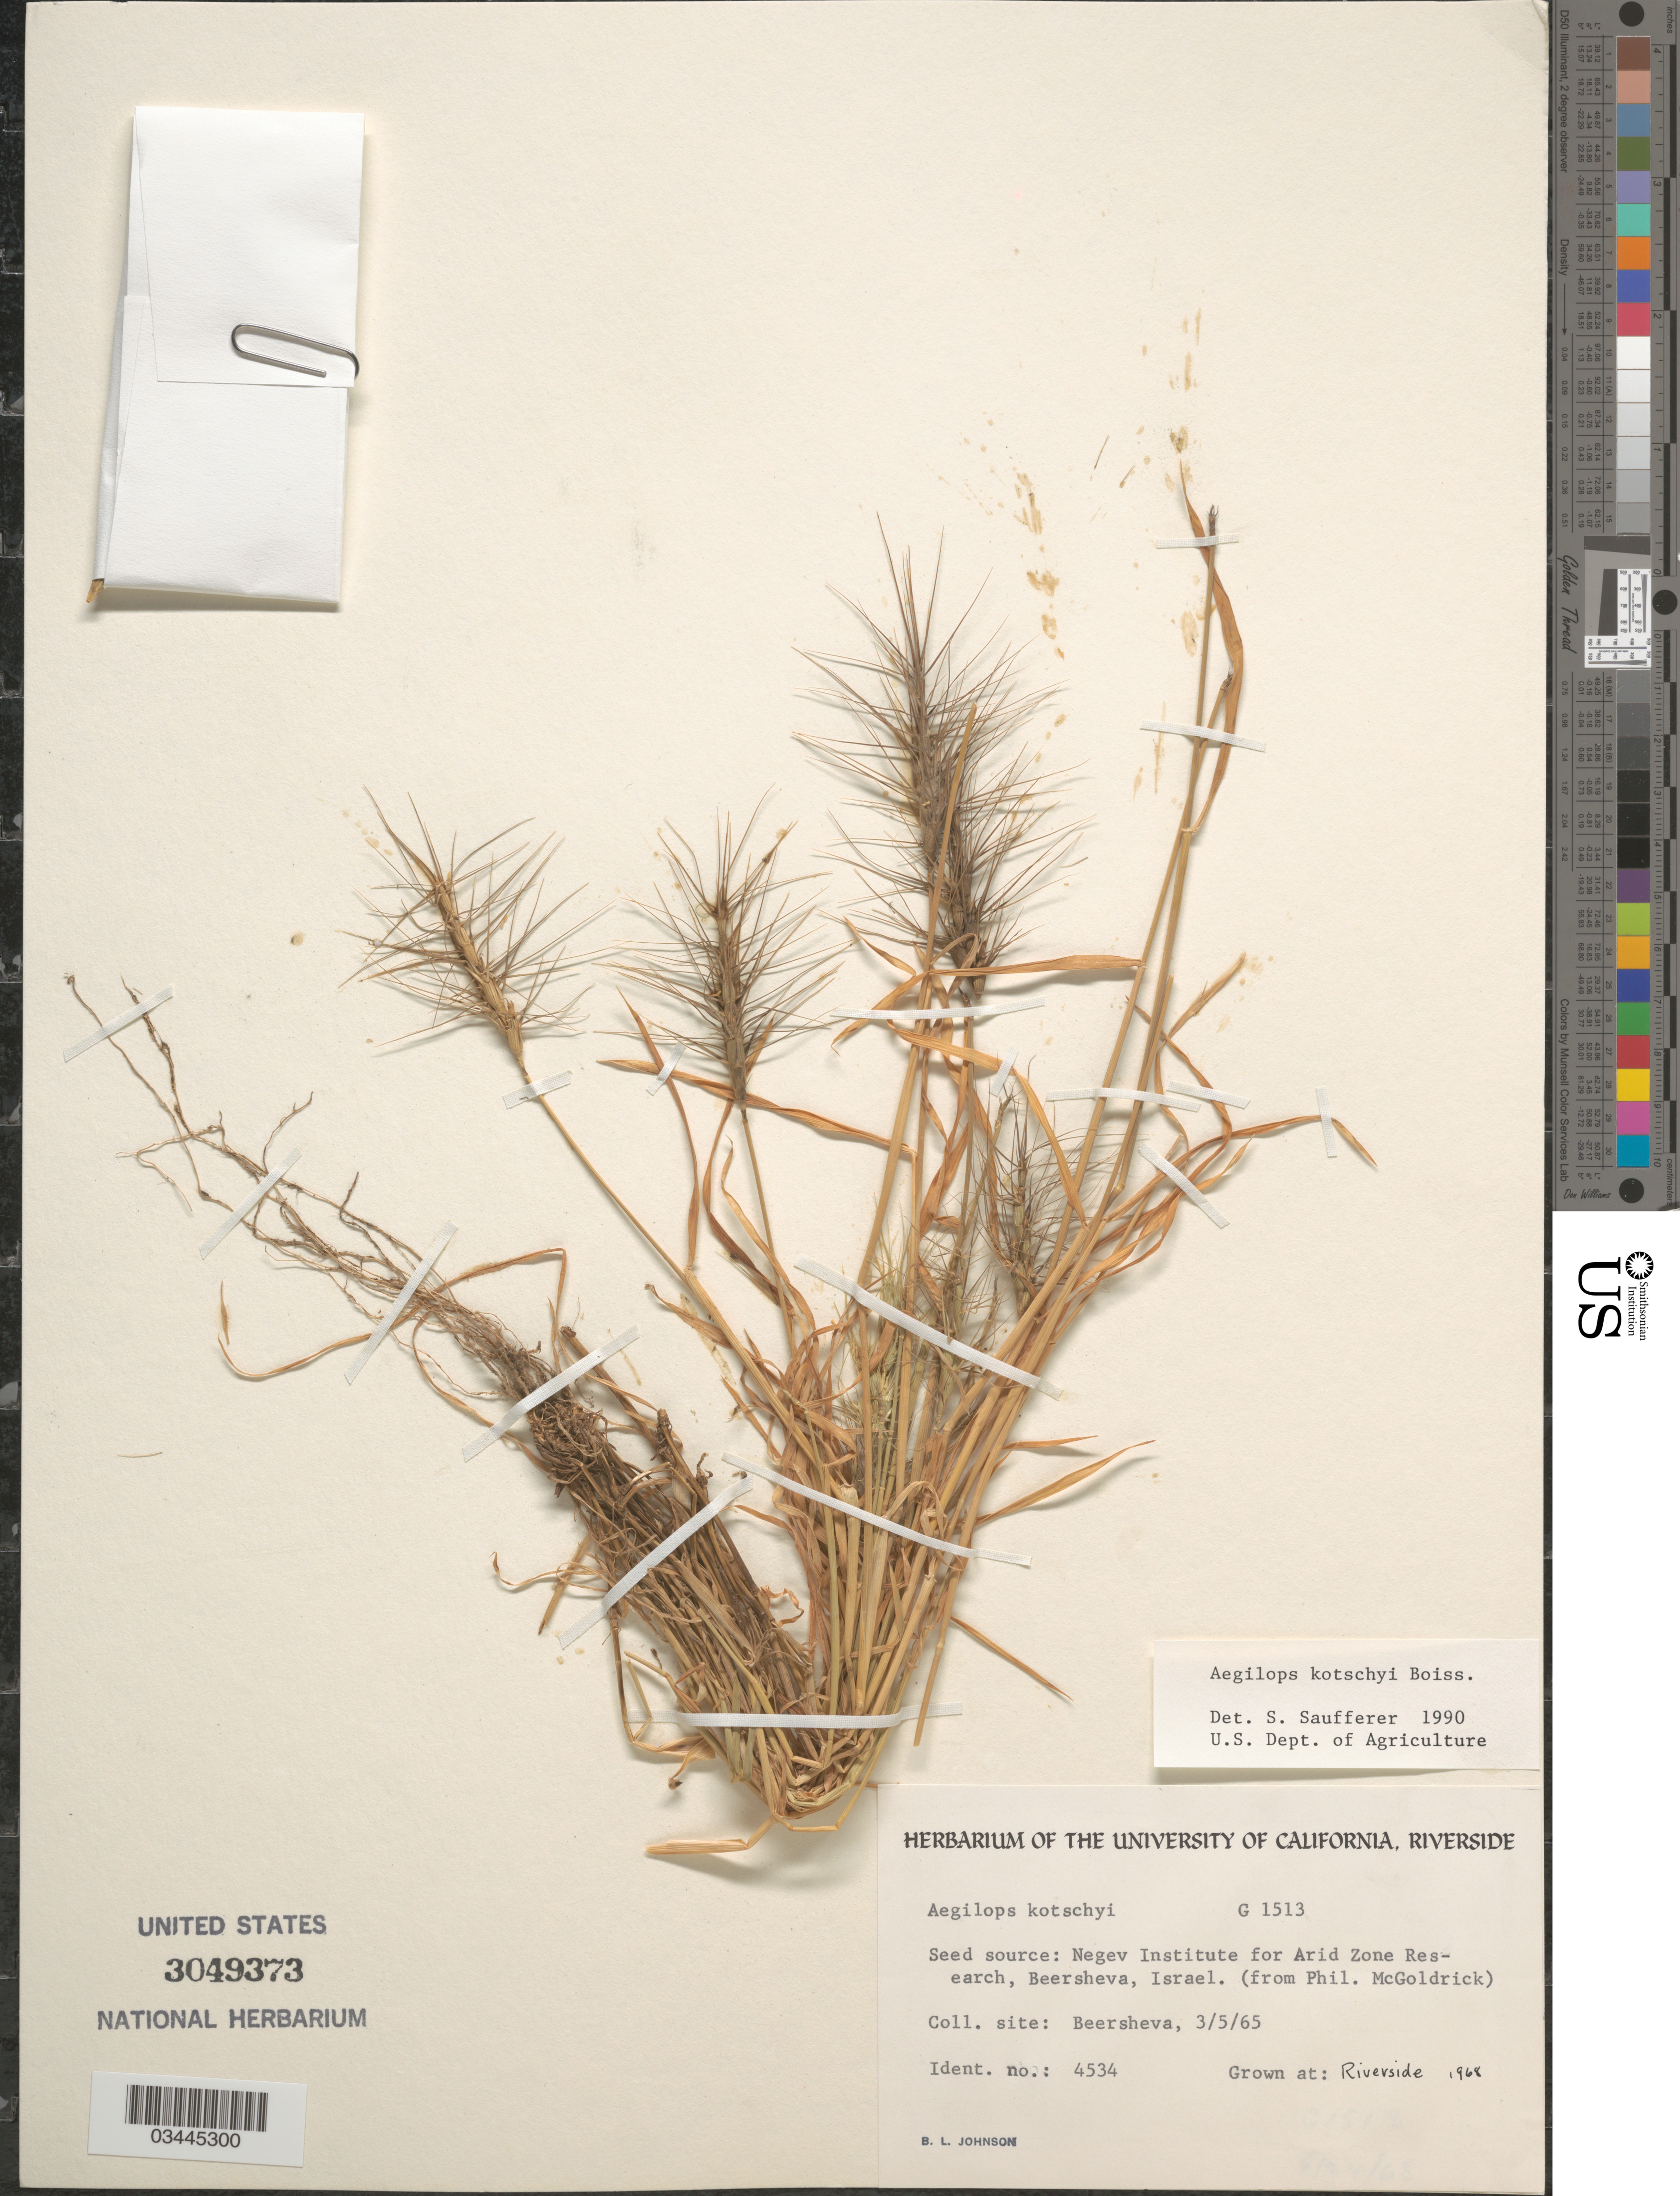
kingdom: Plantae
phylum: Tracheophyta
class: Liliopsida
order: Poales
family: Poaceae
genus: Aegilops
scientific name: Aegilops kotschyi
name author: Boiss.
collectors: B. Johnson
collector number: G1513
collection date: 1968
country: United States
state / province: California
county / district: Riverside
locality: Riverside.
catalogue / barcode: US 3049373